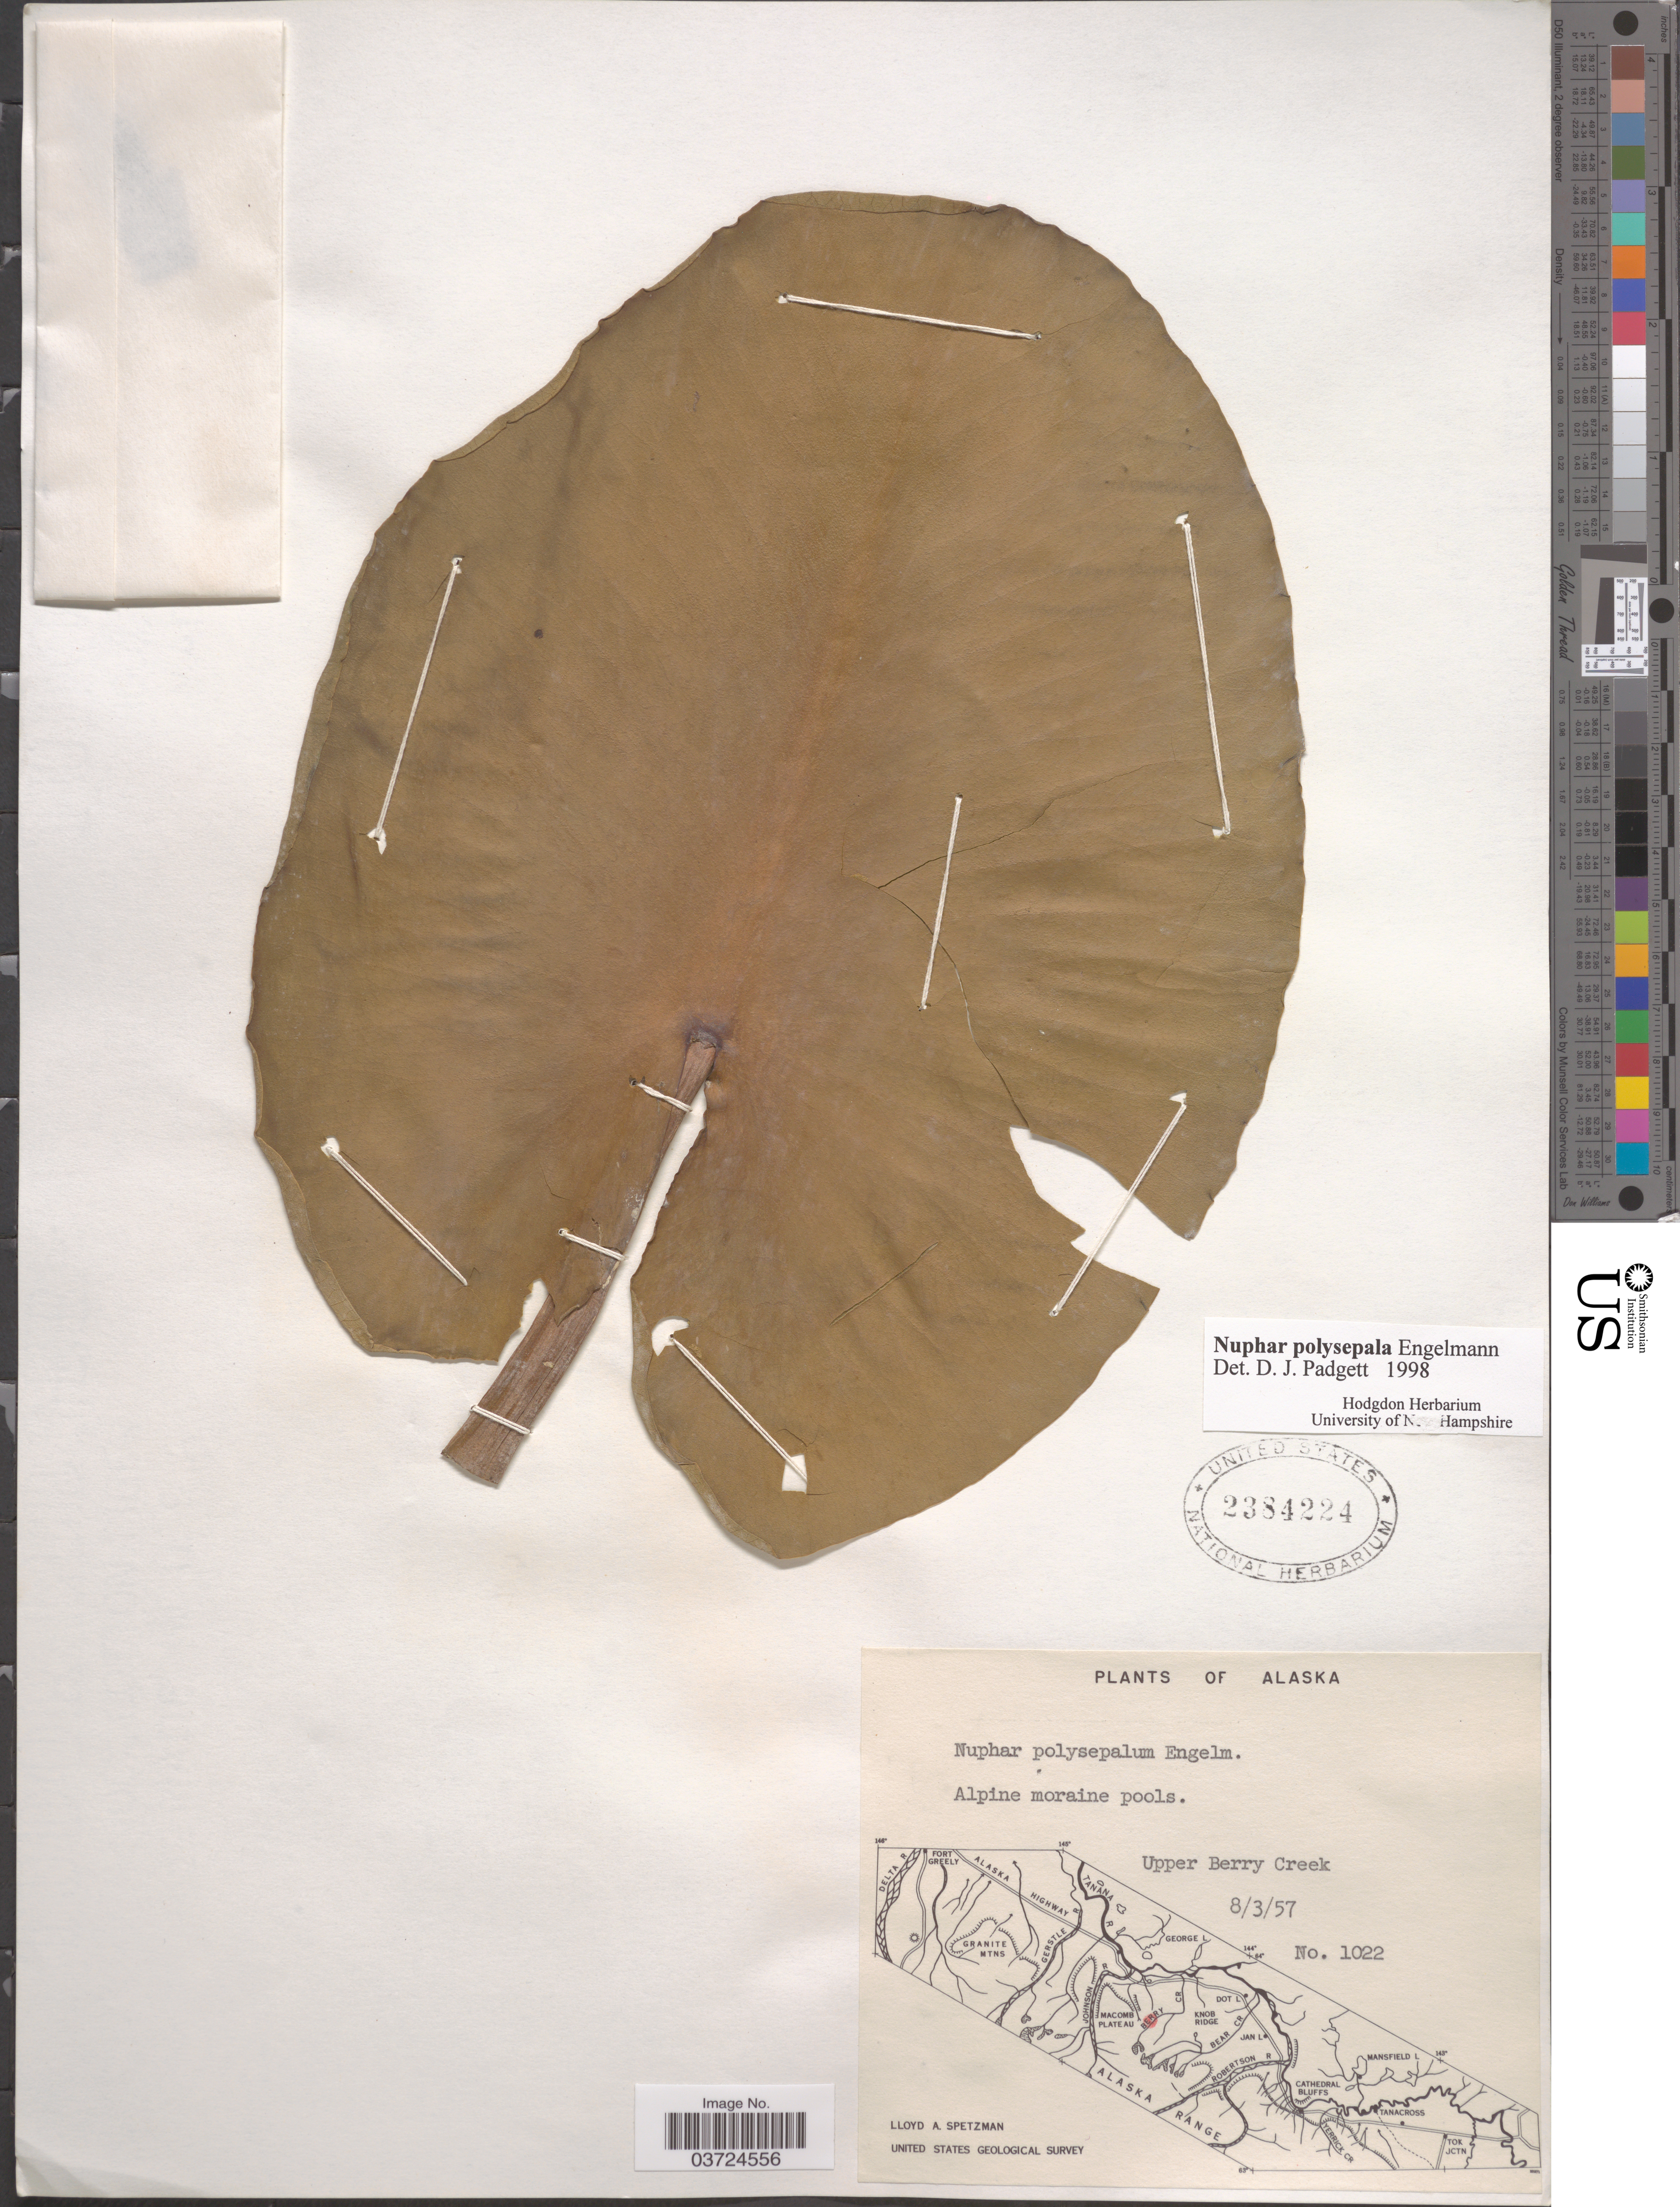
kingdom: Plantae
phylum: Tracheophyta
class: Magnoliopsida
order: Nymphaeales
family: Nymphaeaceae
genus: Nuphar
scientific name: Nuphar polysepala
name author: Englem.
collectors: L. Spetzman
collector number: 1022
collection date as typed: Transcribed d/m/y: 3/8/57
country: United States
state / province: Alaska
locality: Upper Berry Creek.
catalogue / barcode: US 2384224